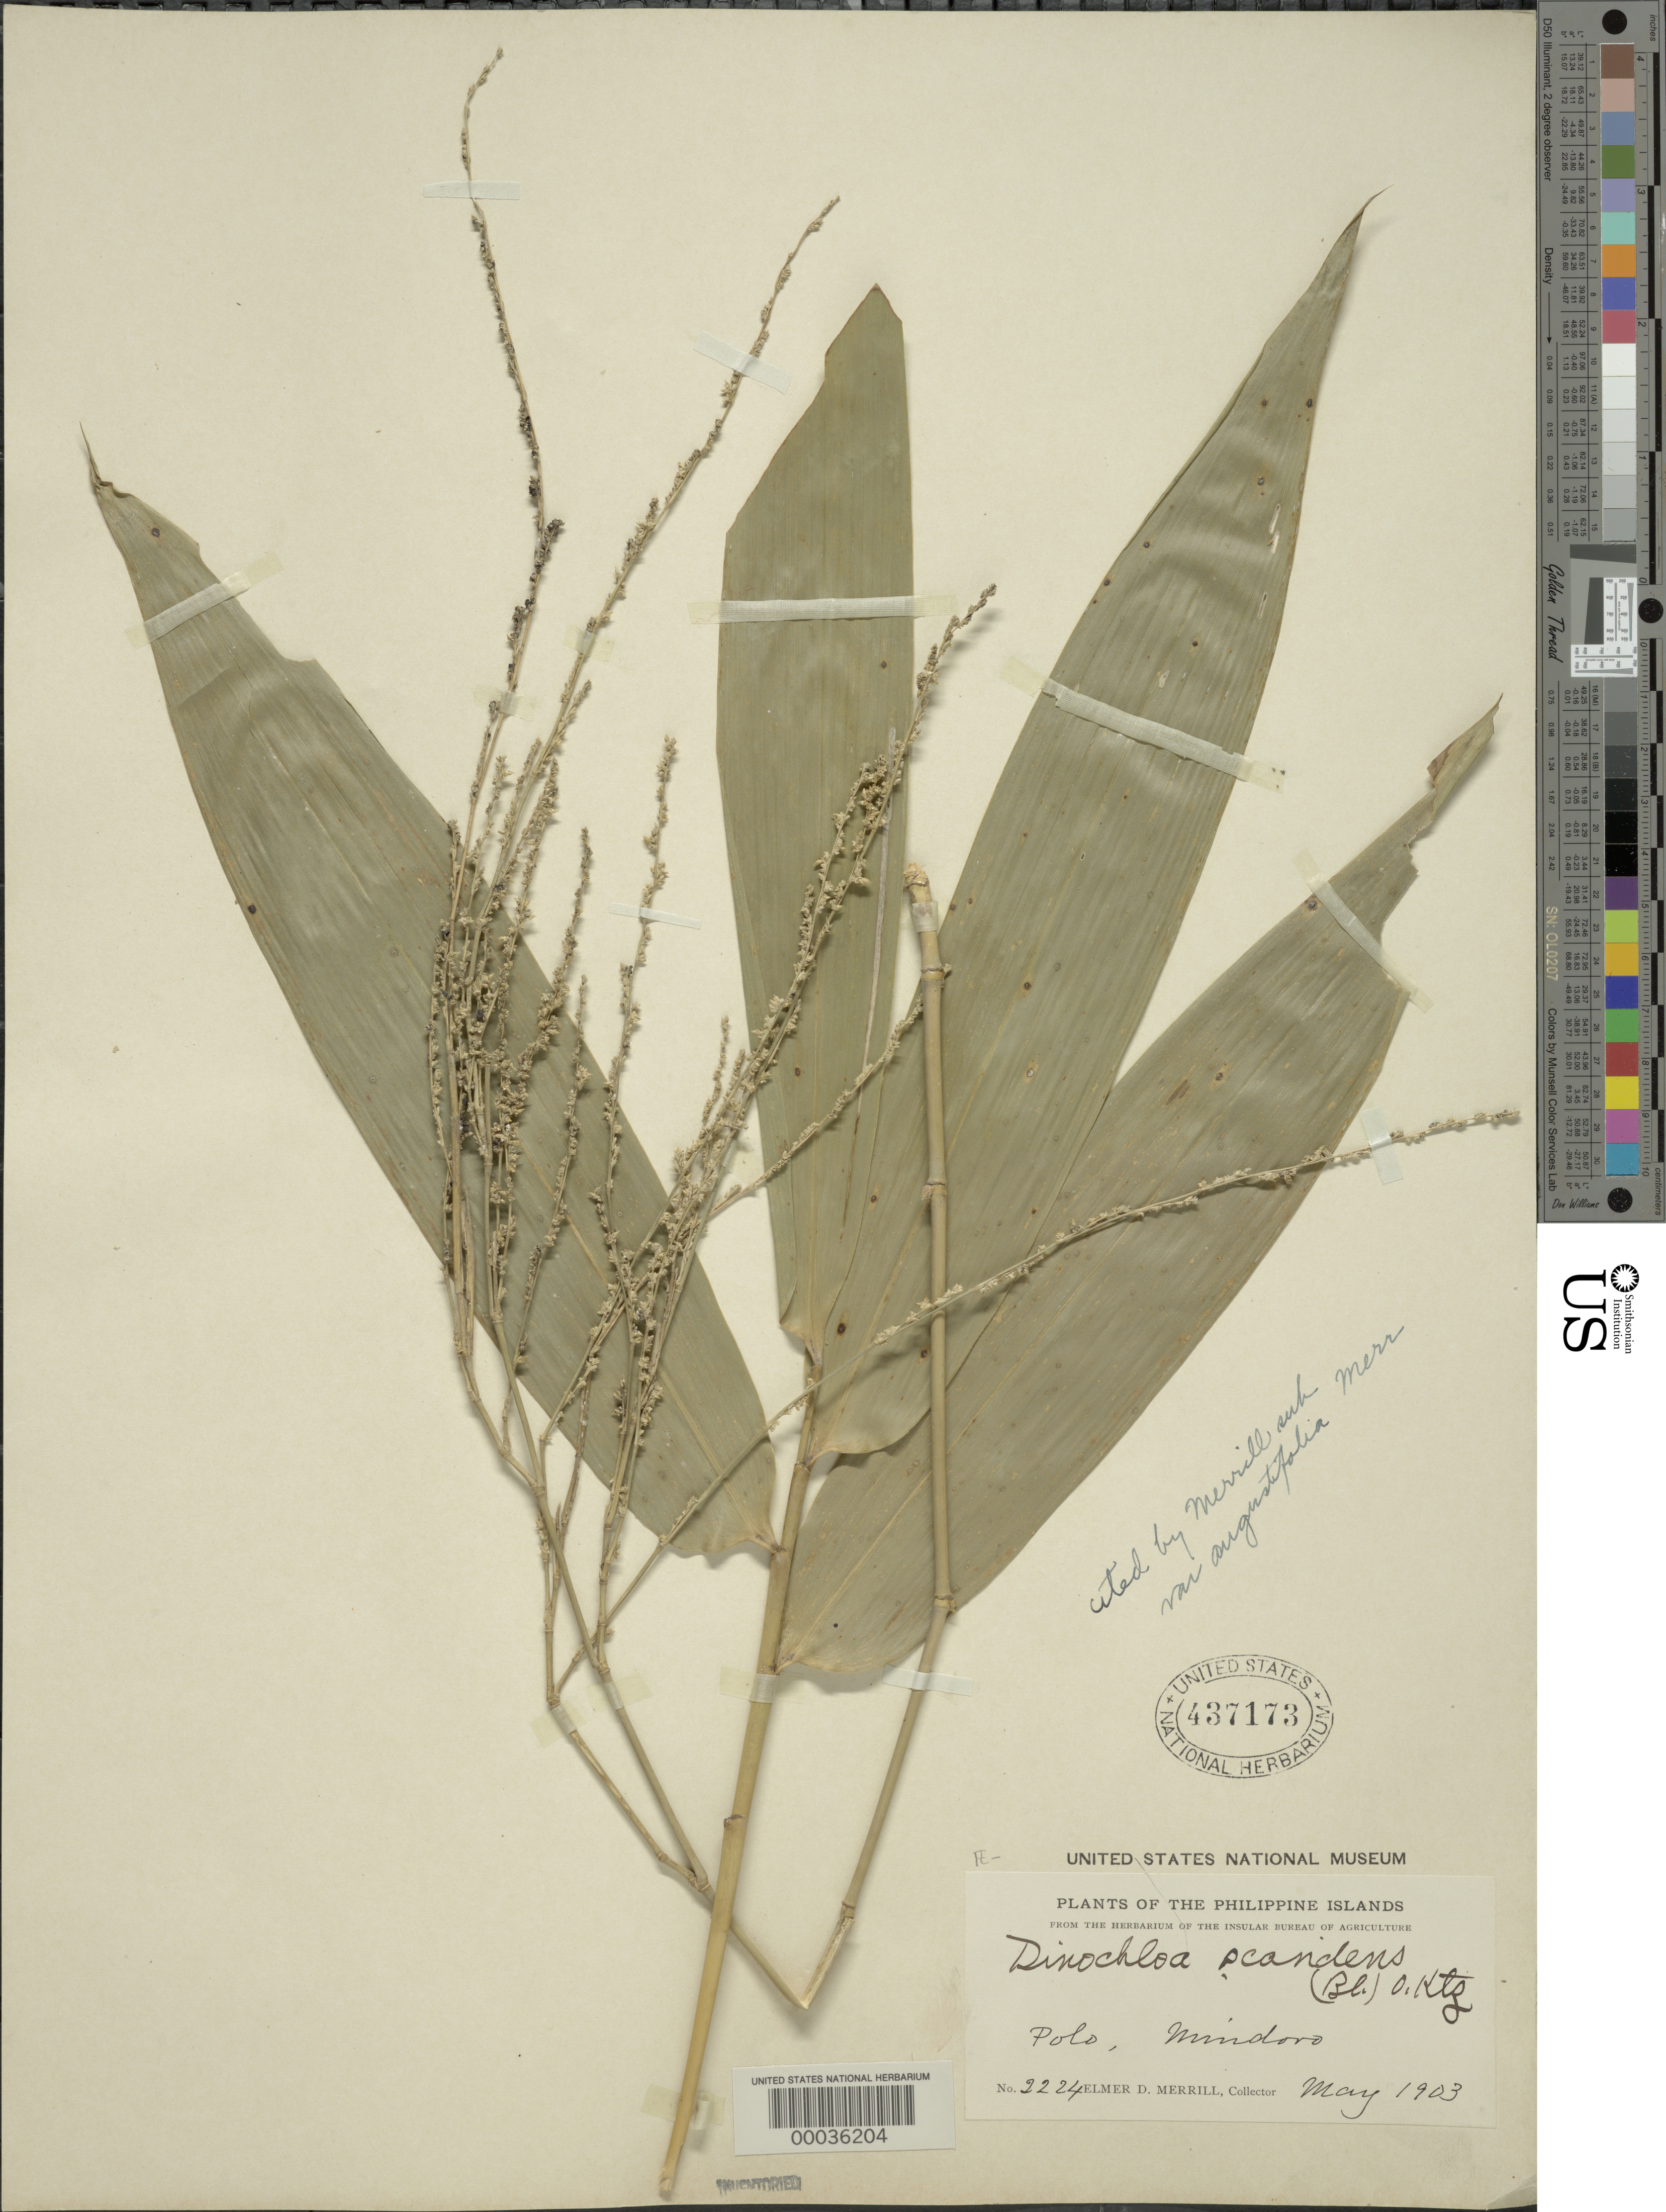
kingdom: Plantae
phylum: Tracheophyta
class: Liliopsida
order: Poales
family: Poaceae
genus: Dinochloa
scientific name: Dinochloa scandens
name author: (Blume ex Nees) Kuntze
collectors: E. D. Merrill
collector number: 2224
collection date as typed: May 1903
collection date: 1903-05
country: Philippines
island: Mindoro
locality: Polo, Mindoro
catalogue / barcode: US 437173